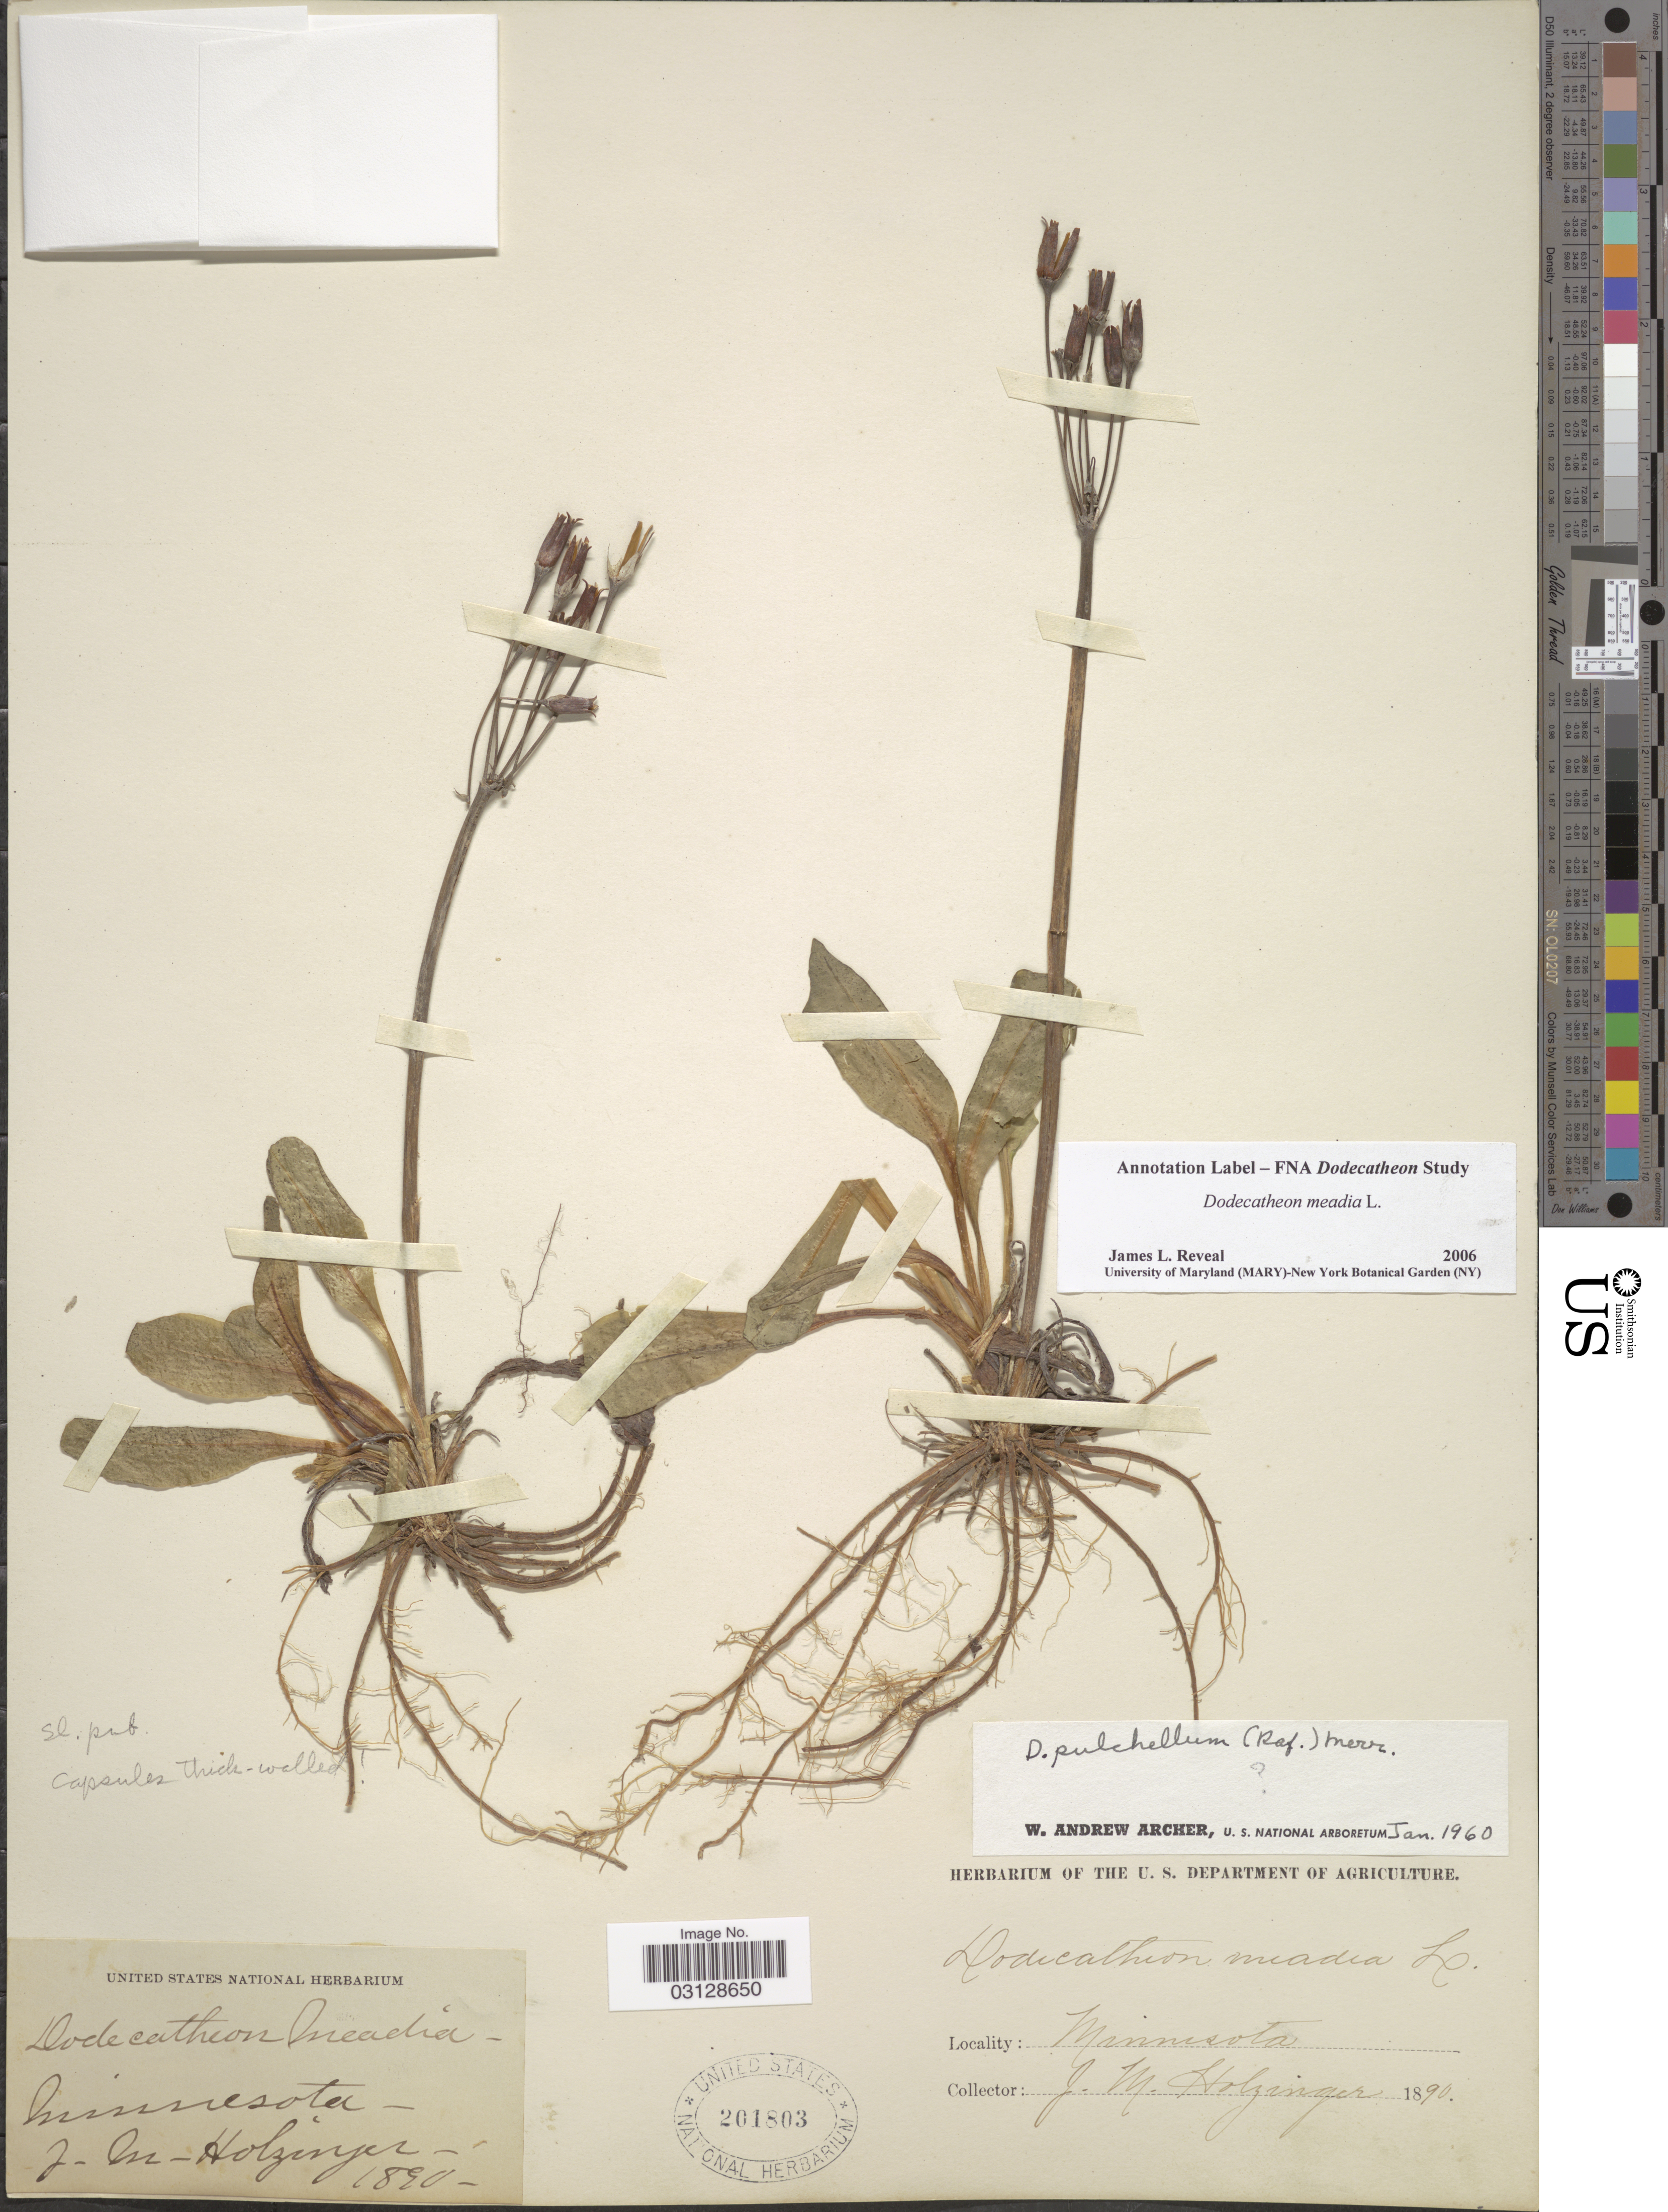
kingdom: Plantae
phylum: Tracheophyta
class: Magnoliopsida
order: Ericales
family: Primulaceae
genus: Dodecatheon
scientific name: Dodecatheon meadia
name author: L.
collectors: J. M. Holzinger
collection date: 1890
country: United States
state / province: Minnesota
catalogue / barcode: US 201803